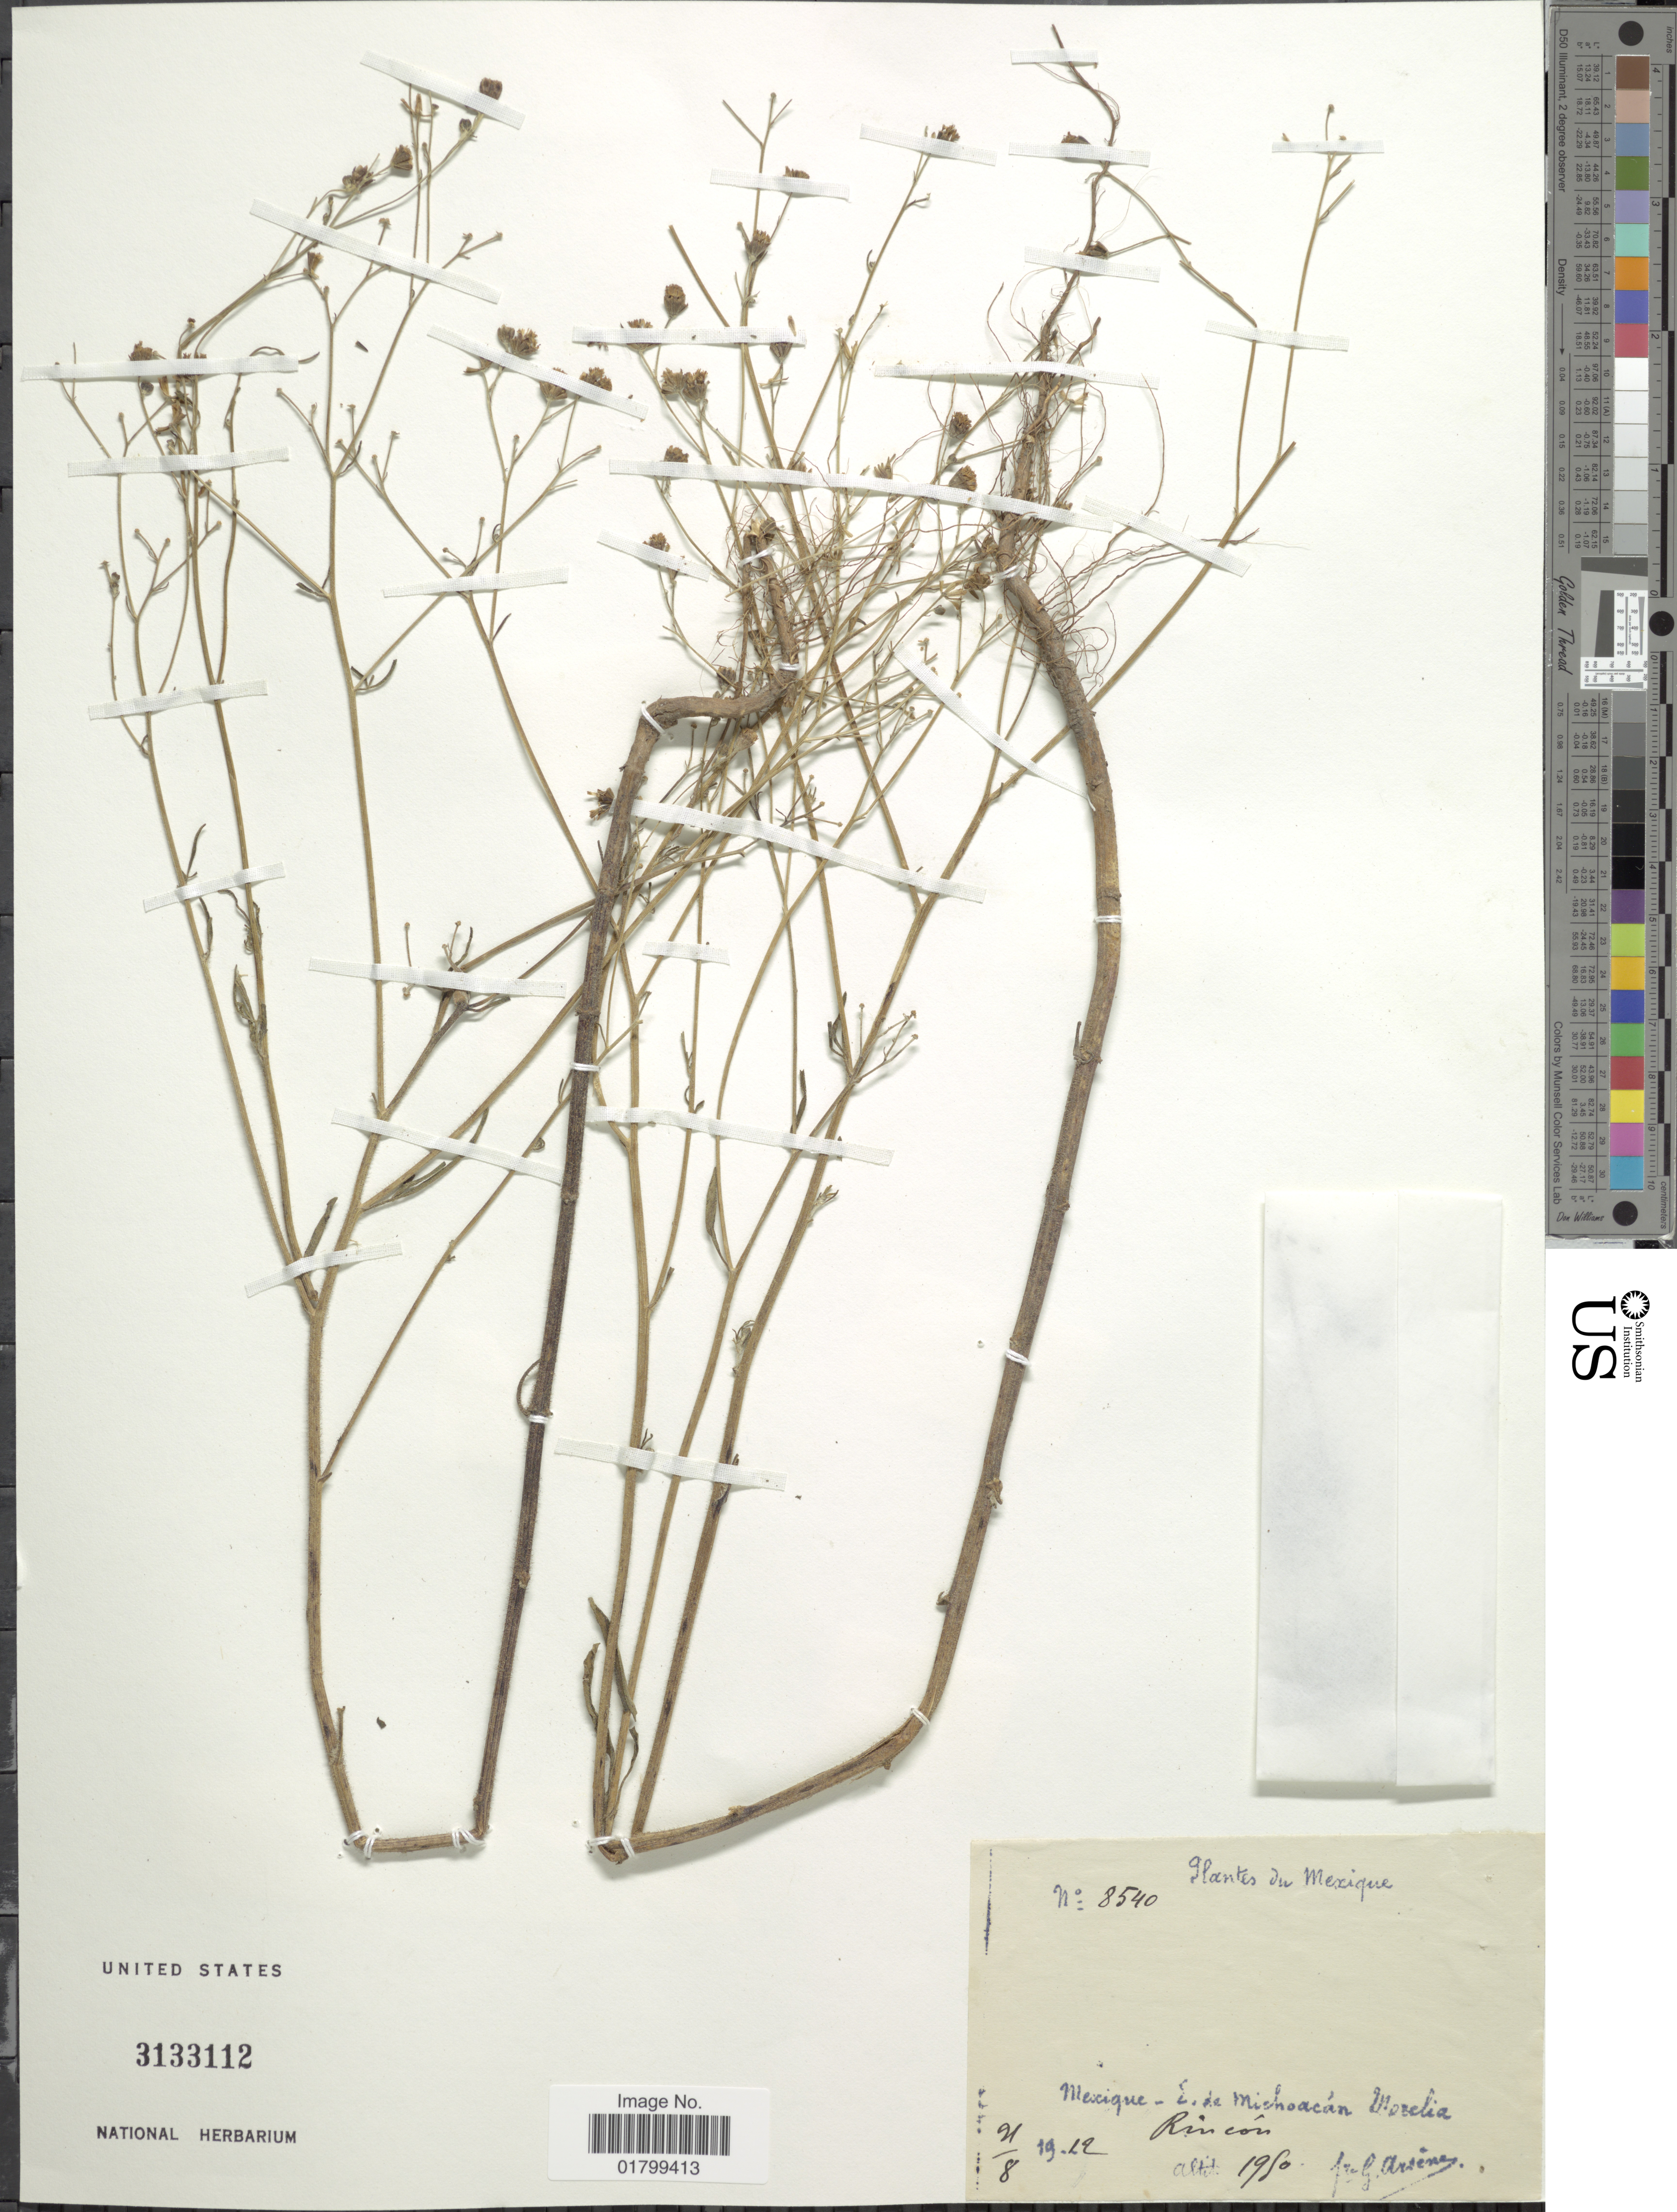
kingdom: Plantae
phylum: Tracheophyta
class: Magnoliopsida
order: Asterales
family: Asteraceae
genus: Florestina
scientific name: Florestina pedata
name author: (Cav.) Cass.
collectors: Bro. G. Arsène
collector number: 8540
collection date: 1912-08-21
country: Mexico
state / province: Michoacán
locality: E. de Michoacan, Morelia, Rincon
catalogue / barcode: US 3133112